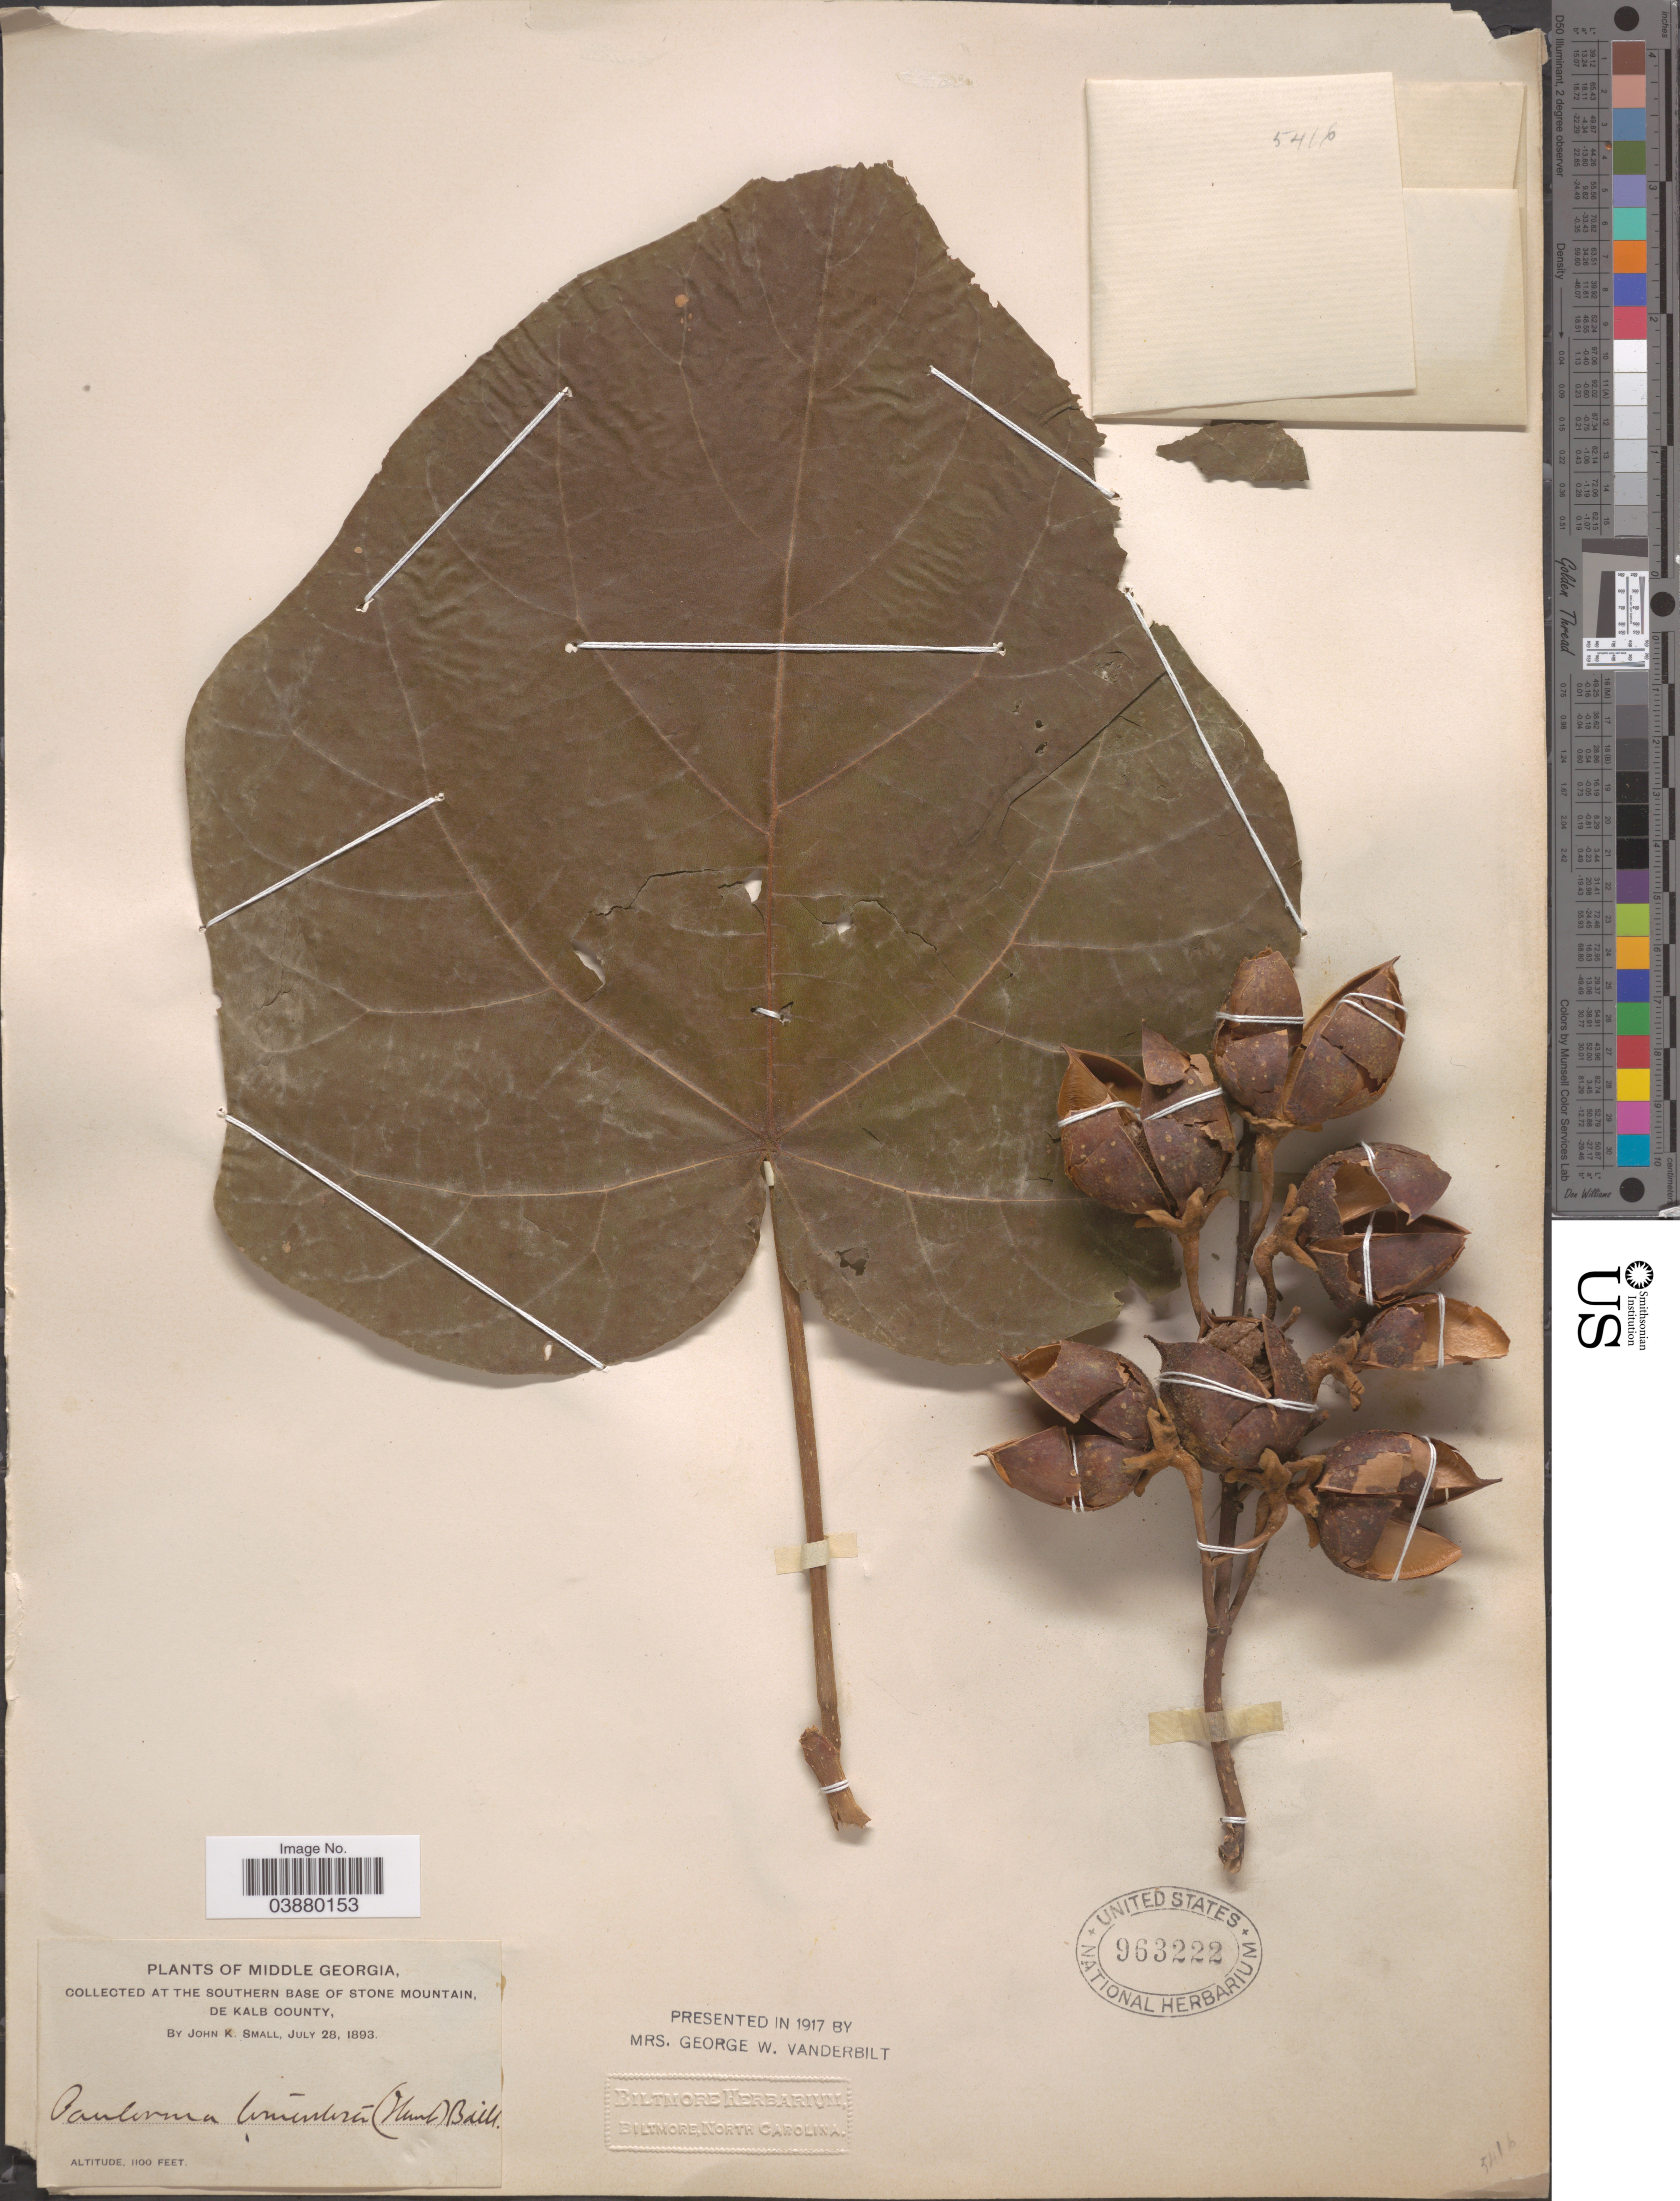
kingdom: Plantae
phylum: Tracheophyta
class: Magnoliopsida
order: Lamiales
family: Paulowniaceae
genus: Paulownia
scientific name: Paulownia tomentosa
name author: (Thunb.) Siebold & Zucc. ex Steud.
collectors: J. K. Small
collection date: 1893-07-28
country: United States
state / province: Georgia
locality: Middle Georgia. At the Southern base of Stone Mountain, De Kalb County.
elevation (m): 335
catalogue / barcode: US 963222